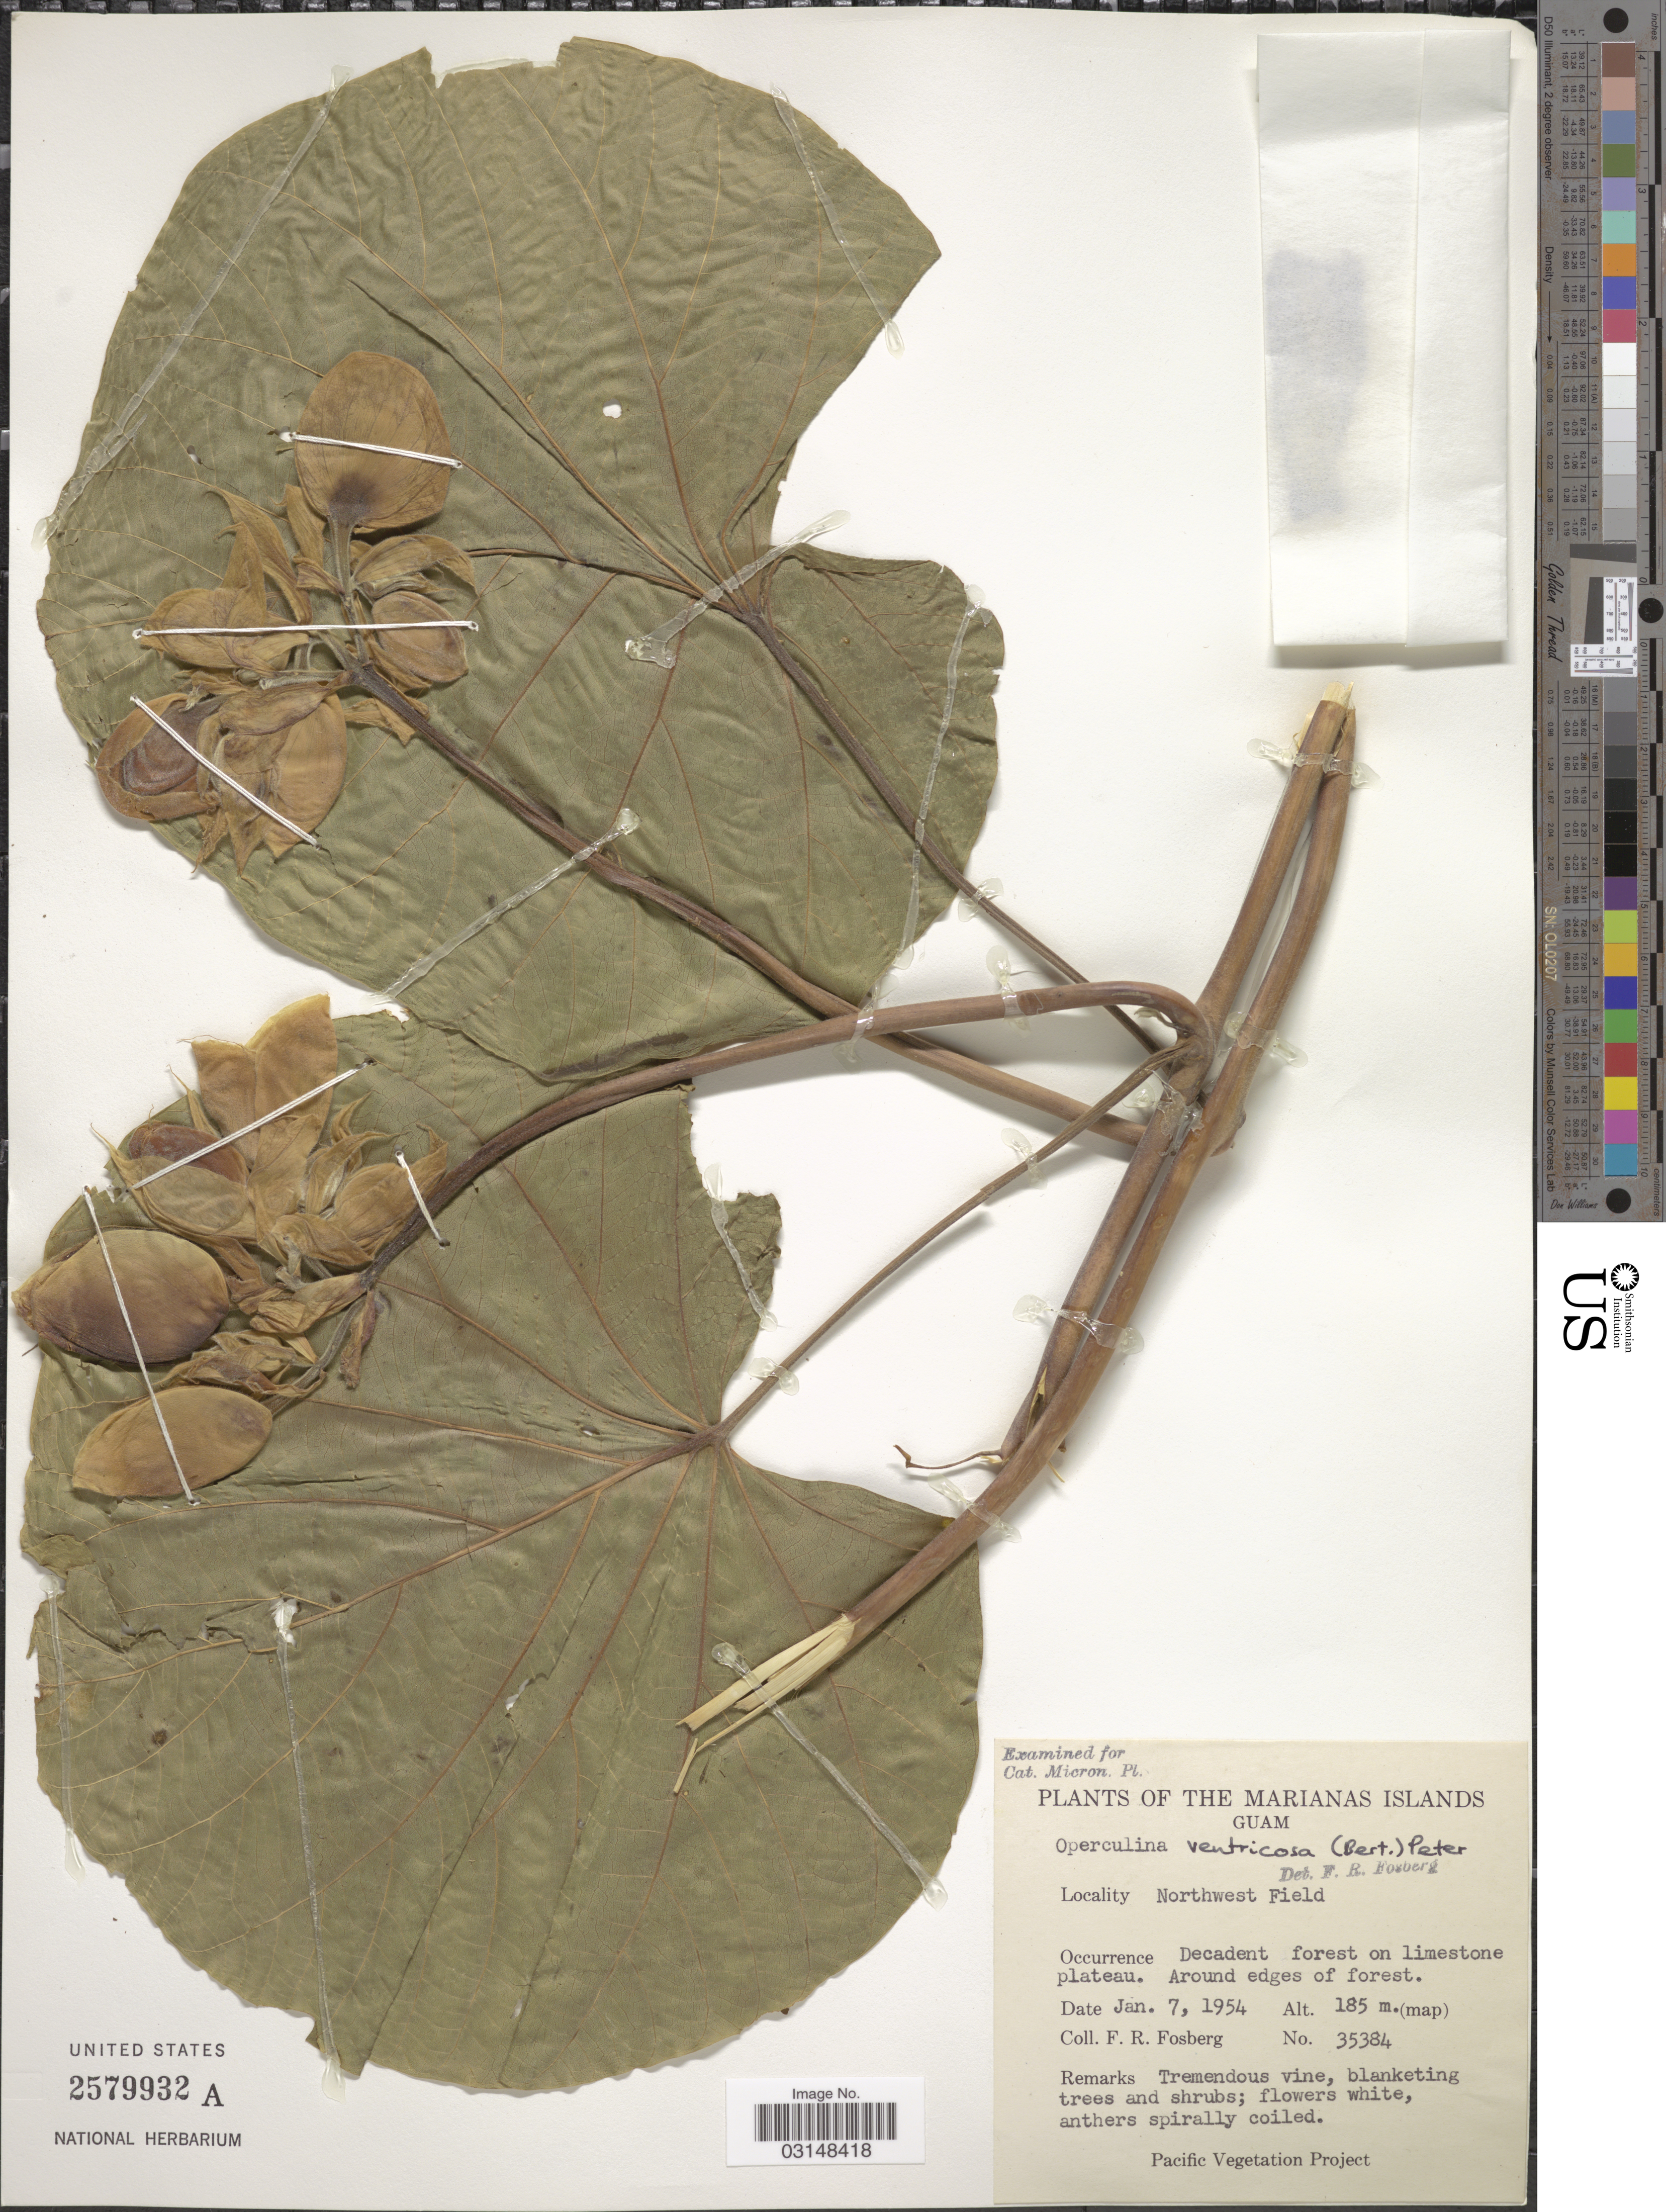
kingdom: Plantae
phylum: Tracheophyta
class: Magnoliopsida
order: Solanales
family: Convolvulaceae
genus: Operculina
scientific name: Operculina ventricosa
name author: (Aubl.) Barb. Rodr.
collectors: F. R. Fosberg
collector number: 35384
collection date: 1954-01-07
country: Guam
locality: The Marianas Islands, Northwest Field.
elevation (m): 185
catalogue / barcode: US 2579932A